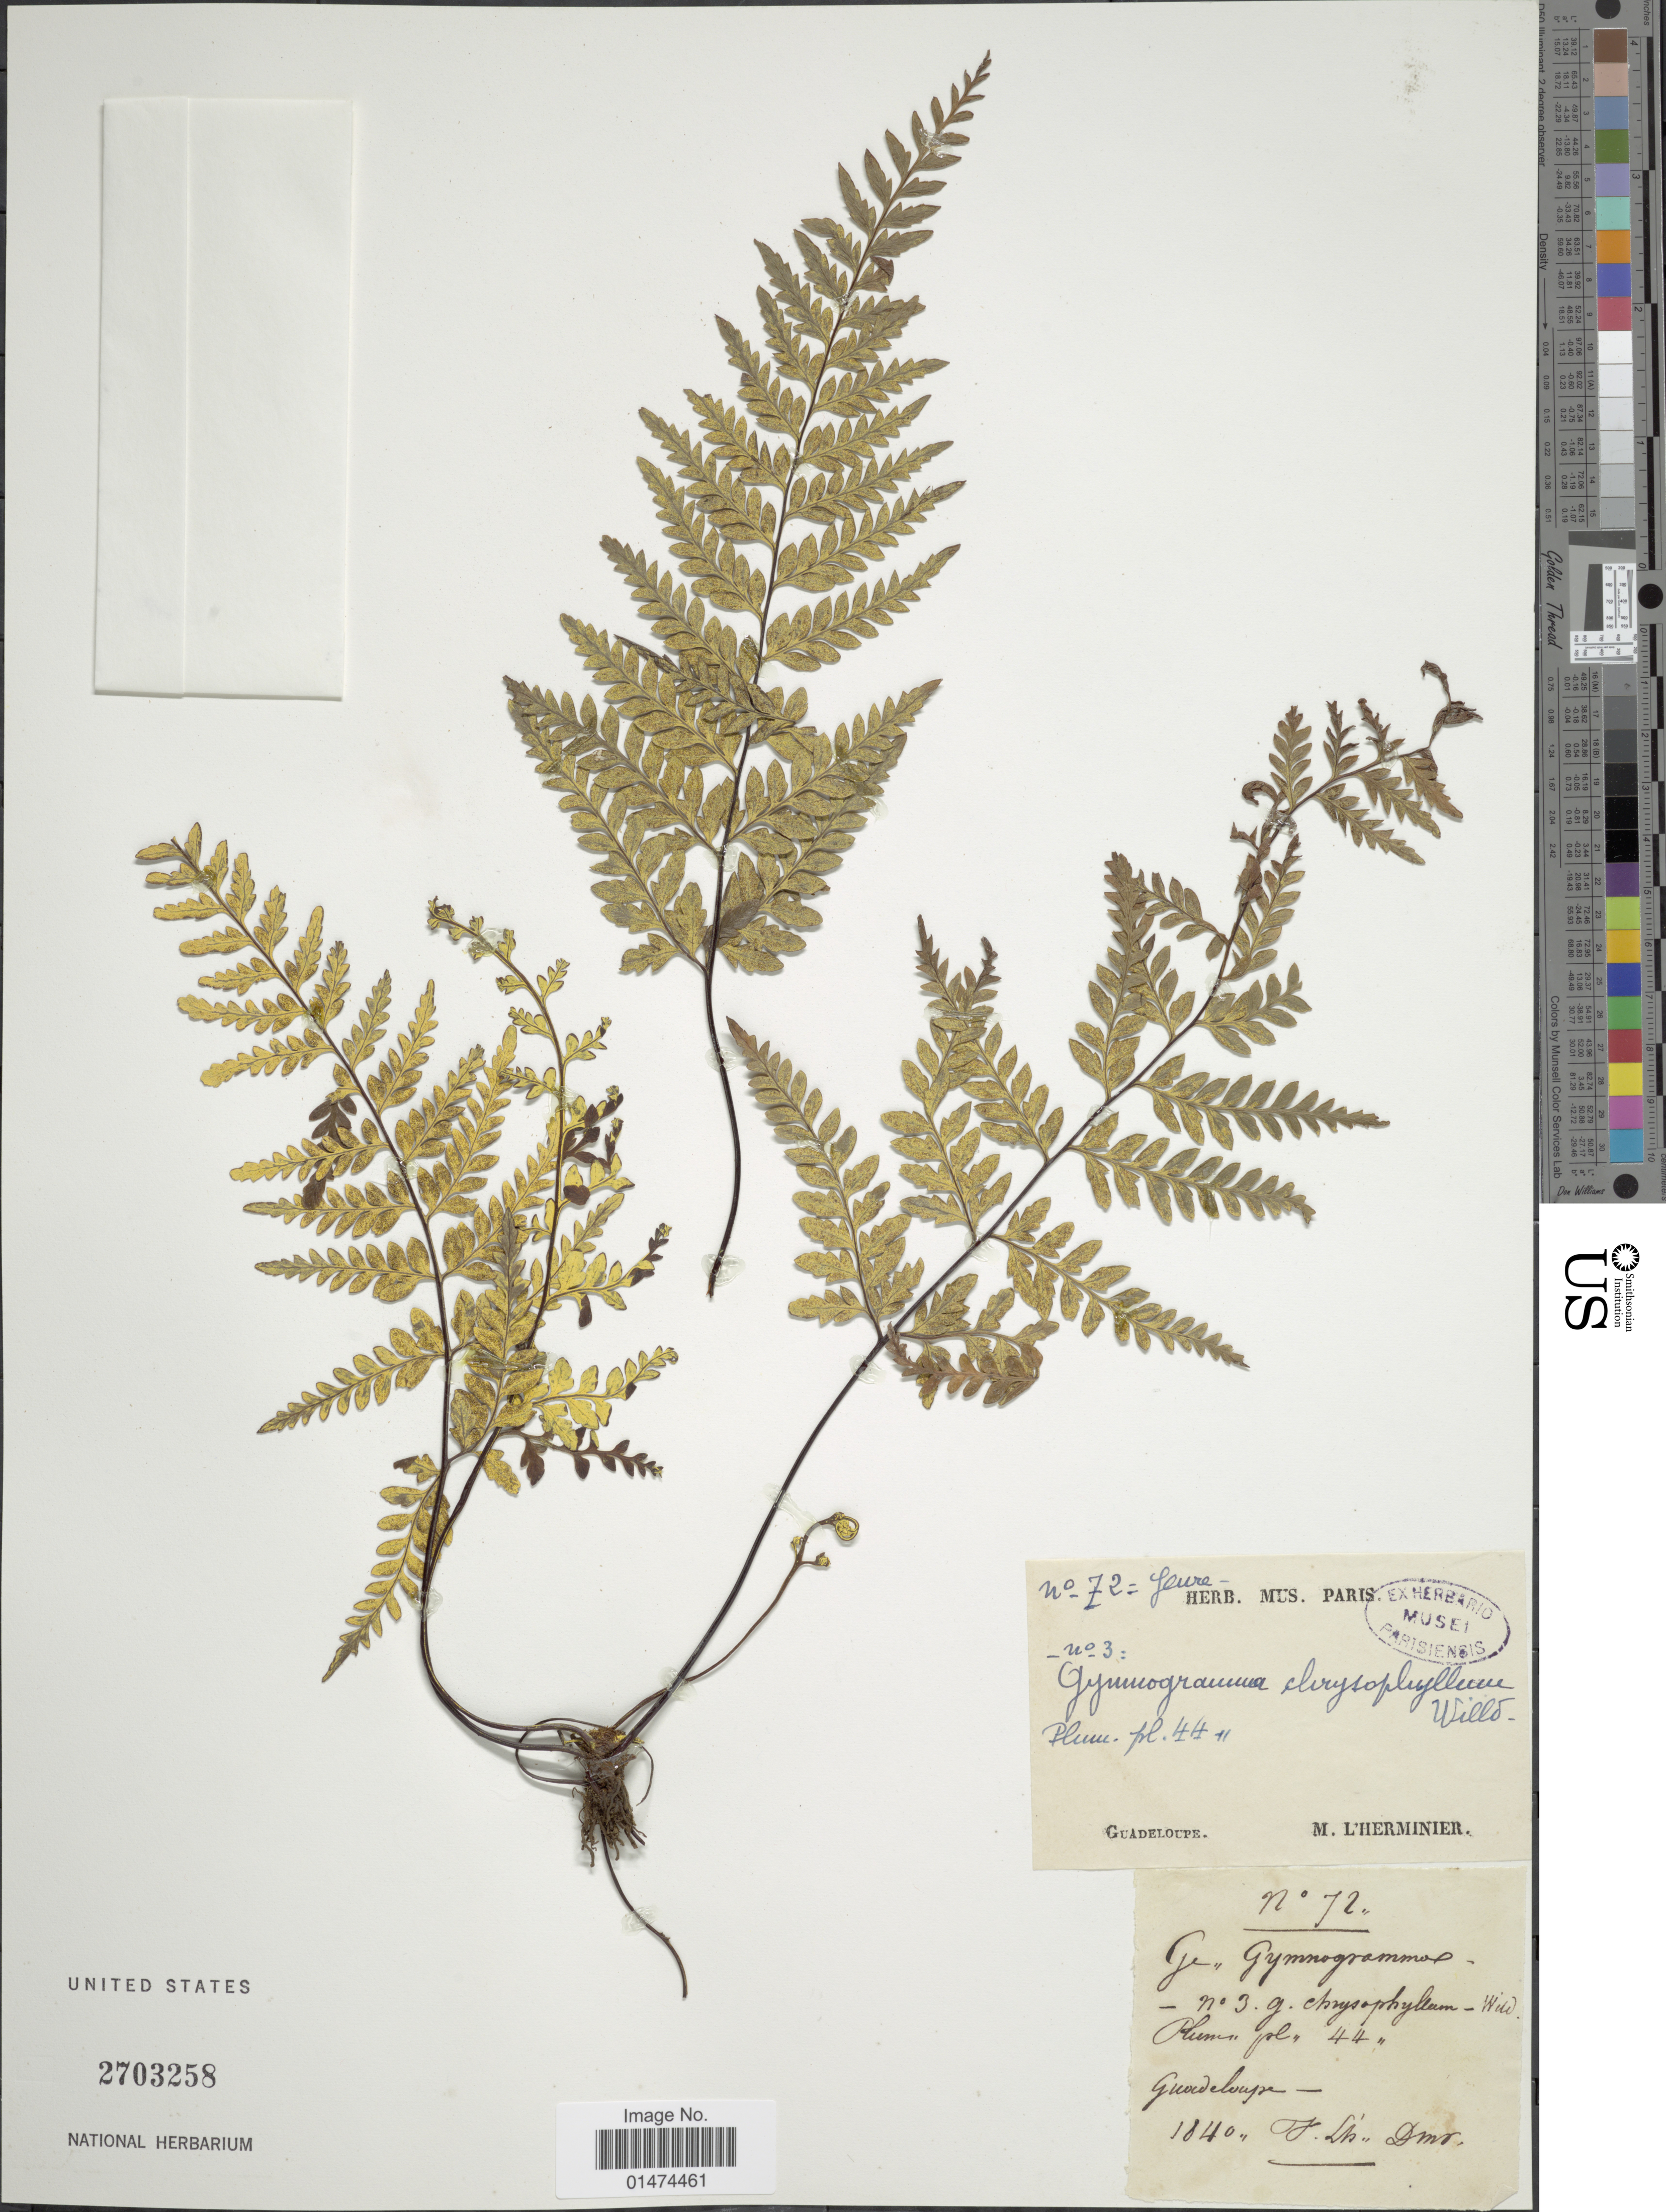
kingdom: Plantae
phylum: Tracheophyta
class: Polypodiopsida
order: Polypodiales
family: Pteridaceae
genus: Pityrogramma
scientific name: Pityrogramma chrysophylla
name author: (Sw.) Link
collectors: M. L'Herminier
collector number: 72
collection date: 1840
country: Guadeloupe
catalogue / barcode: US 2703258